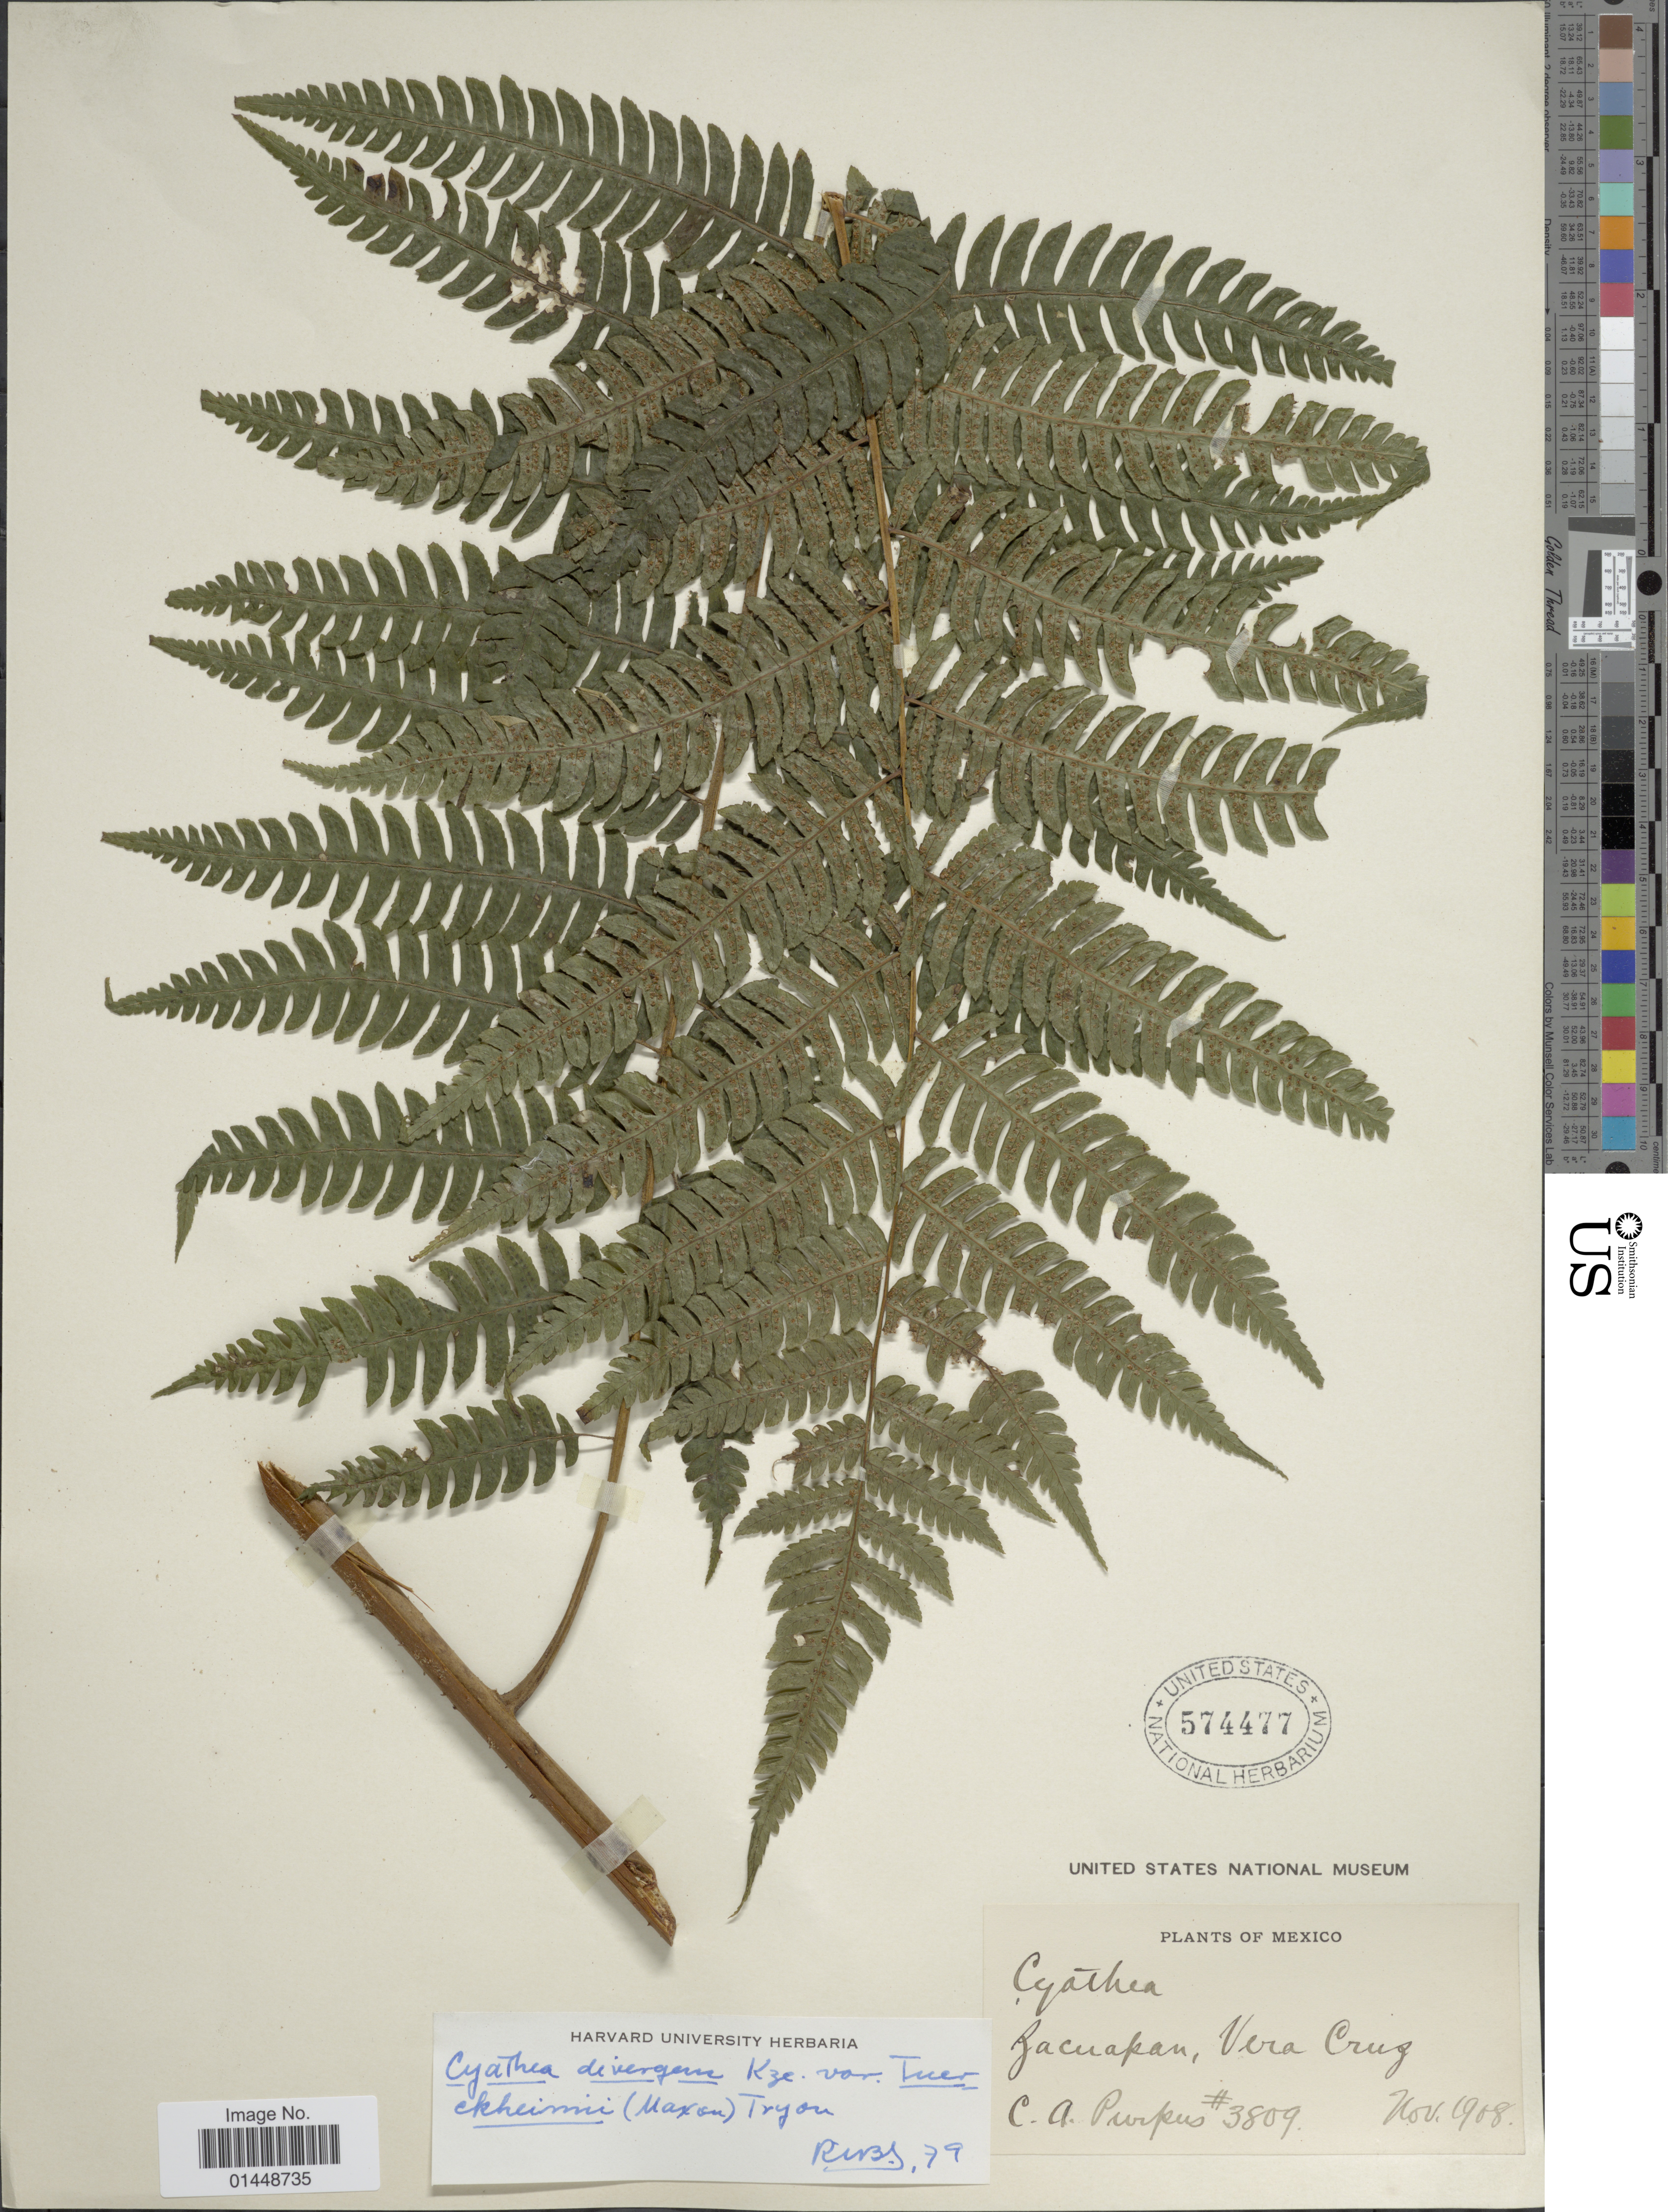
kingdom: Plantae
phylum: Tracheophyta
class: Polypodiopsida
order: Cyatheales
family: Cyatheaceae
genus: Cyathea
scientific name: Cyathea divergens var. tuerckheimii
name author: (Maxon) R.M. Tryon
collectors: C. A. Purpus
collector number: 3809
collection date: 1908-11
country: Mexico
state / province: Veracruz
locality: Zacuapan, Vera Cruz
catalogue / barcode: US 574477